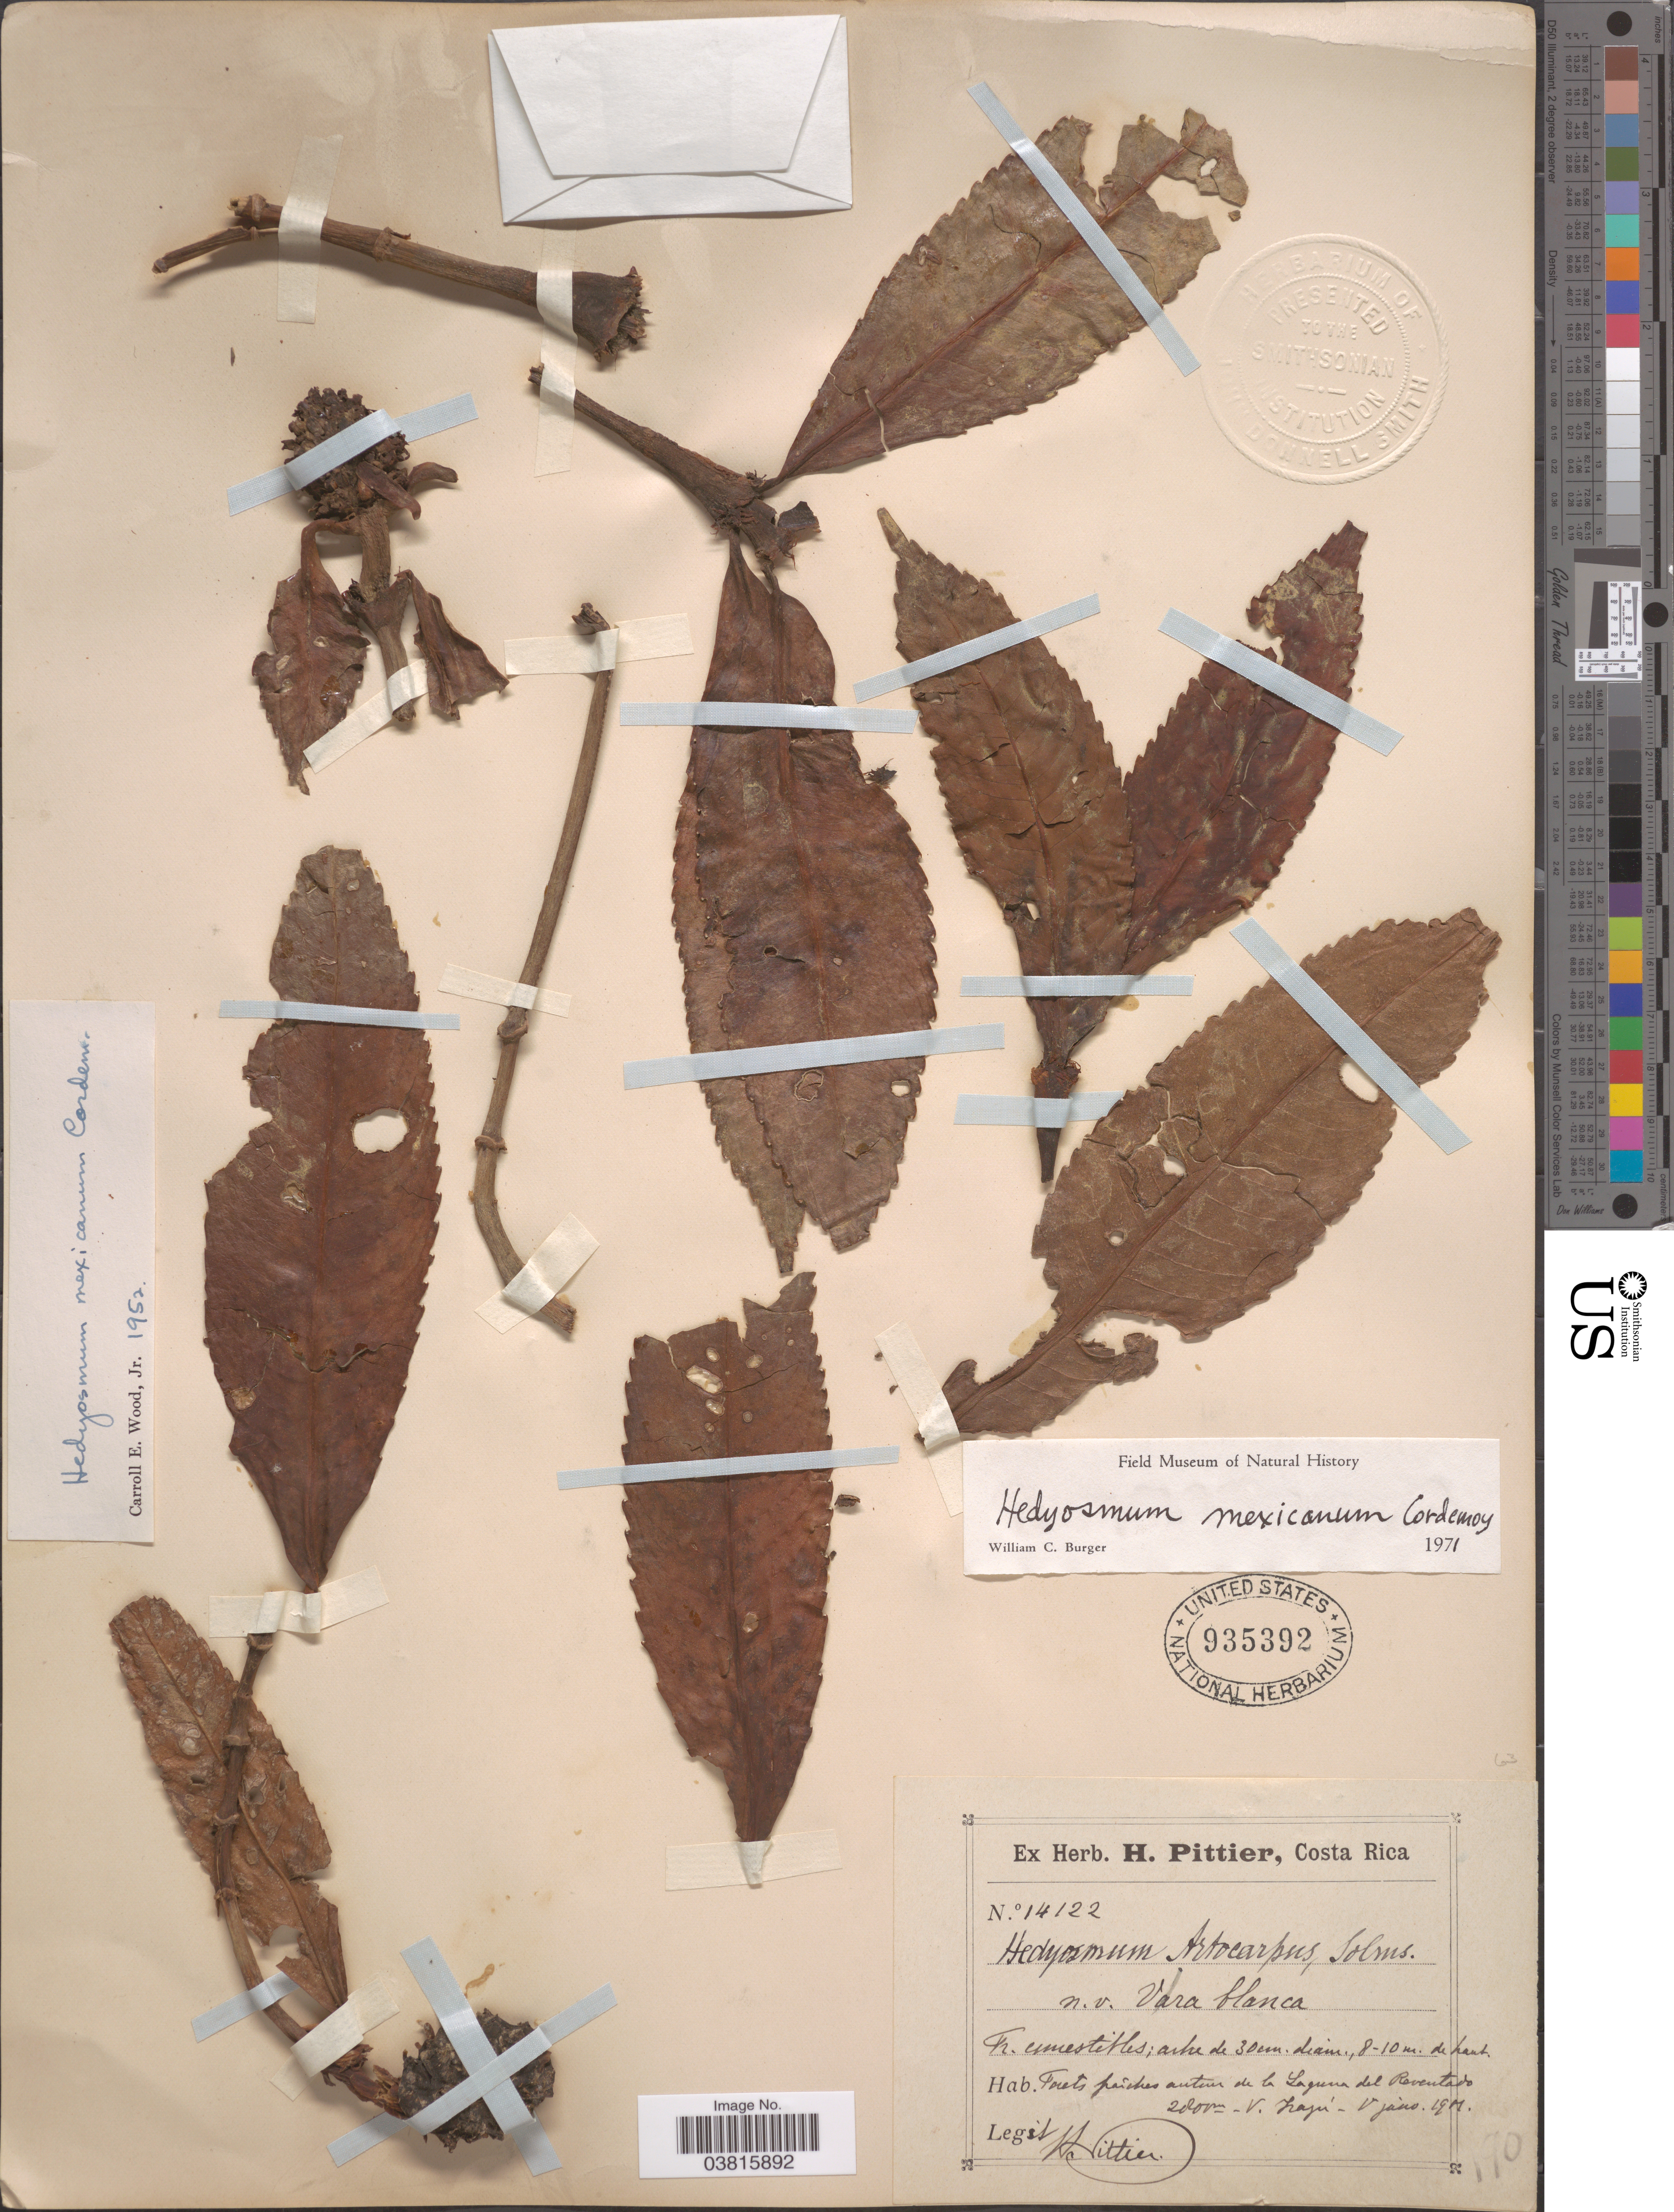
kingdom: Plantae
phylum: Tracheophyta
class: Magnoliopsida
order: Chloranthales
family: Chloranthaceae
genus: Hedyosmum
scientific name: Hedyosmum artocarpus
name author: Solms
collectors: H. F. Pittier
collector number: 14122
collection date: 1901-05/1901-06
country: Costa Rica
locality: Forets raíches autun de la Laguna del Reventado.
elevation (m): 2800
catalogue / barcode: US 935392